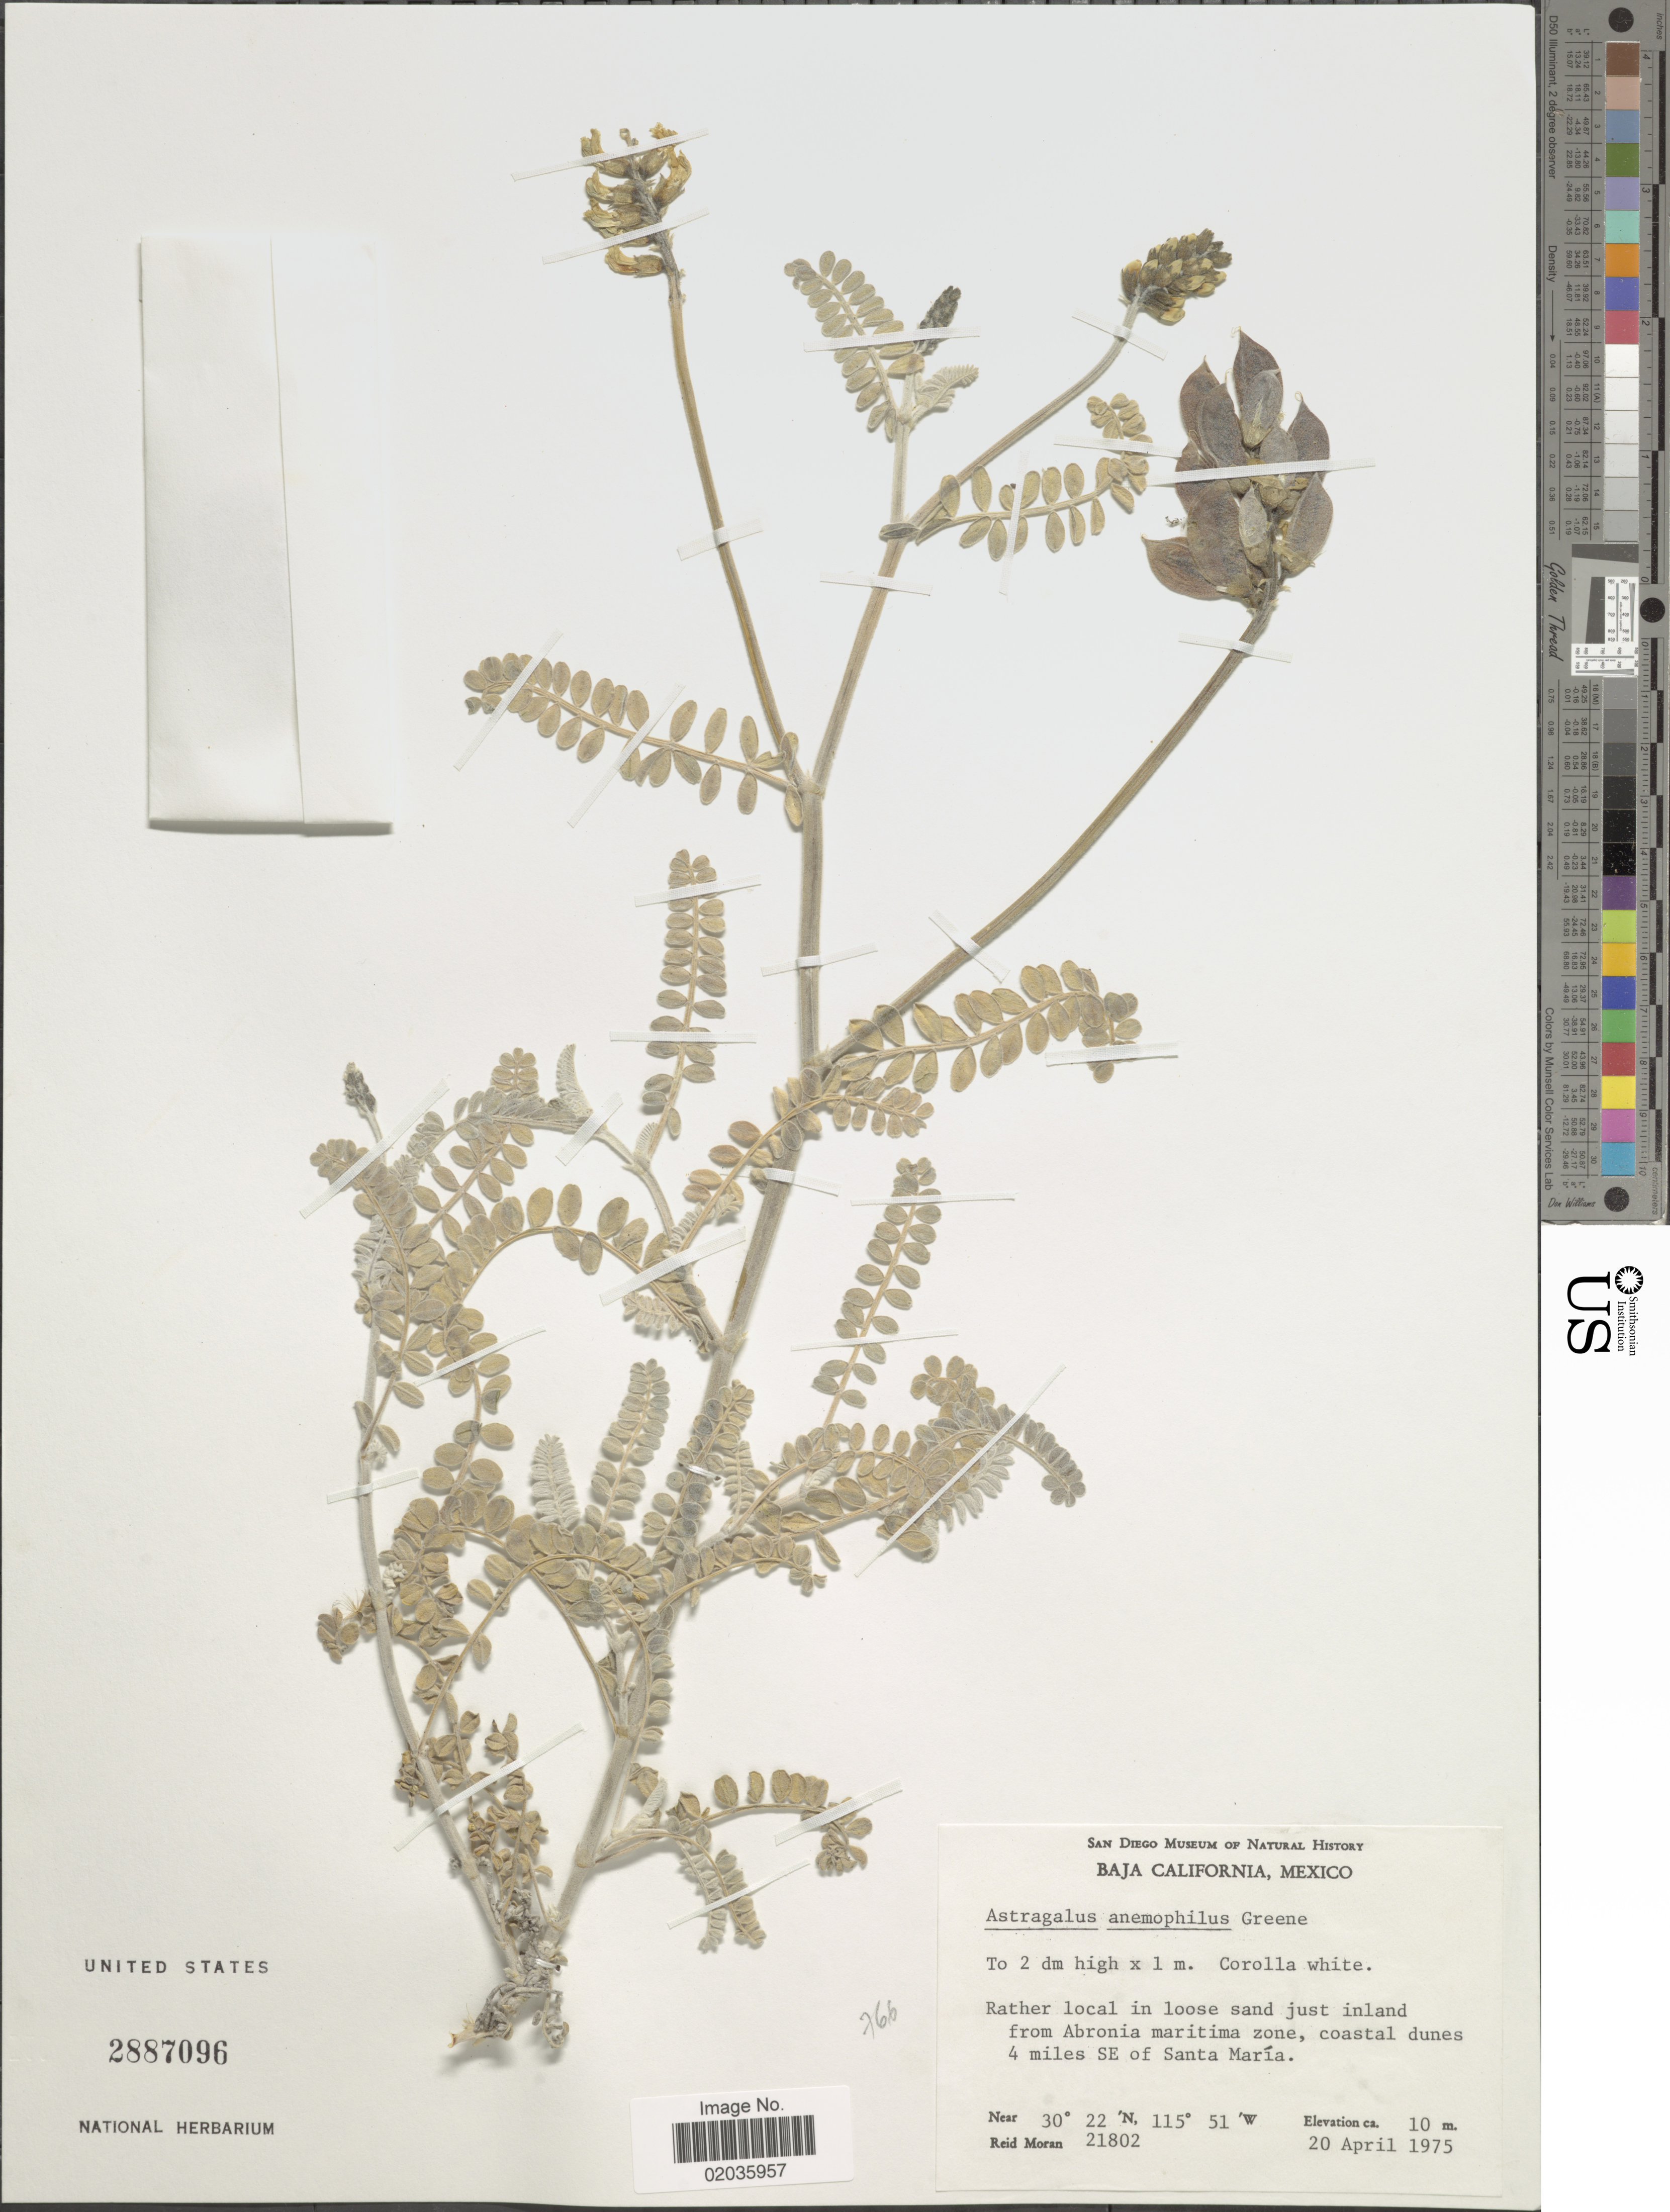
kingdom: Plantae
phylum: Tracheophyta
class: Magnoliopsida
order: Fabales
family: Fabaceae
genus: Astragalus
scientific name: Astragalus anemophilus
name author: Greene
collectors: R. V. Moran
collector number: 21802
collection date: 1975-04-20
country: Mexico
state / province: Baja California Norte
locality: Coastal dunes 4 miles SE of Santa Maria.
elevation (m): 10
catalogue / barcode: US 2887096